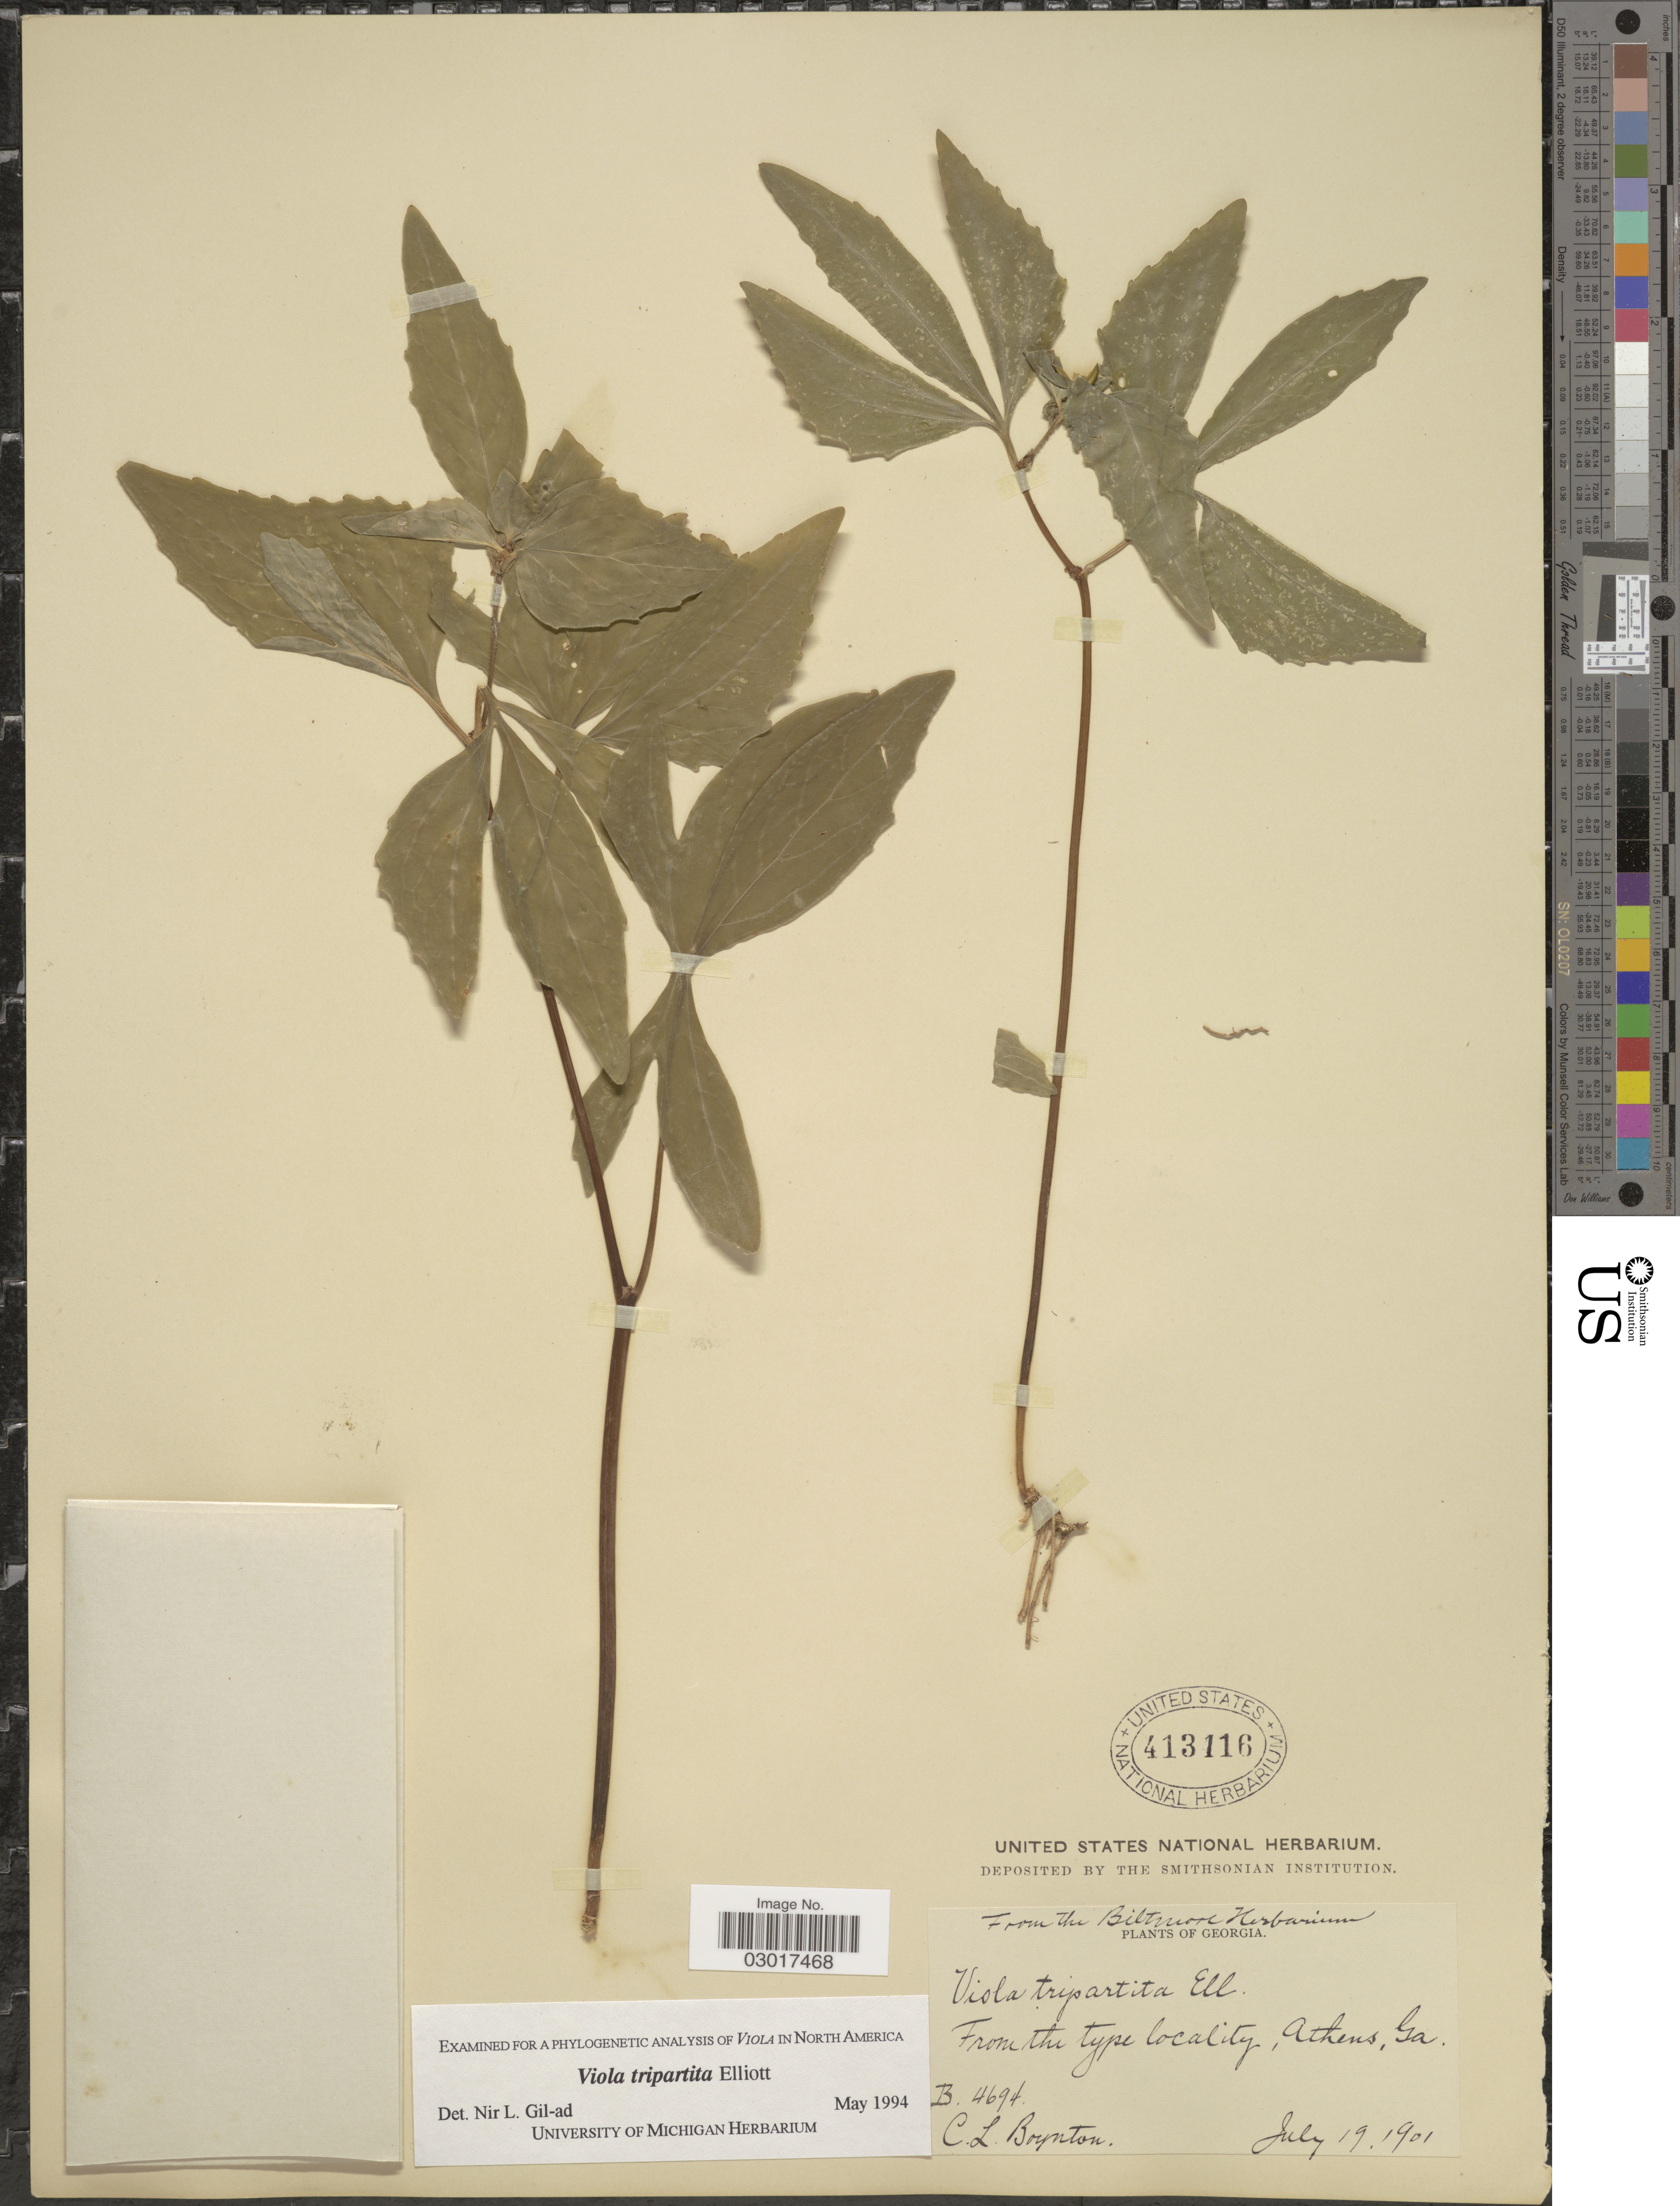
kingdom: Plantae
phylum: Tracheophyta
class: Magnoliopsida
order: Malpighiales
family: Violaceae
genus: Viola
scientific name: Viola tripartita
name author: Elliott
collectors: C. L. Boynton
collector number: B4694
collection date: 1901-07-19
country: United States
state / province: Georgia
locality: Athens.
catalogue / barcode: US 413116